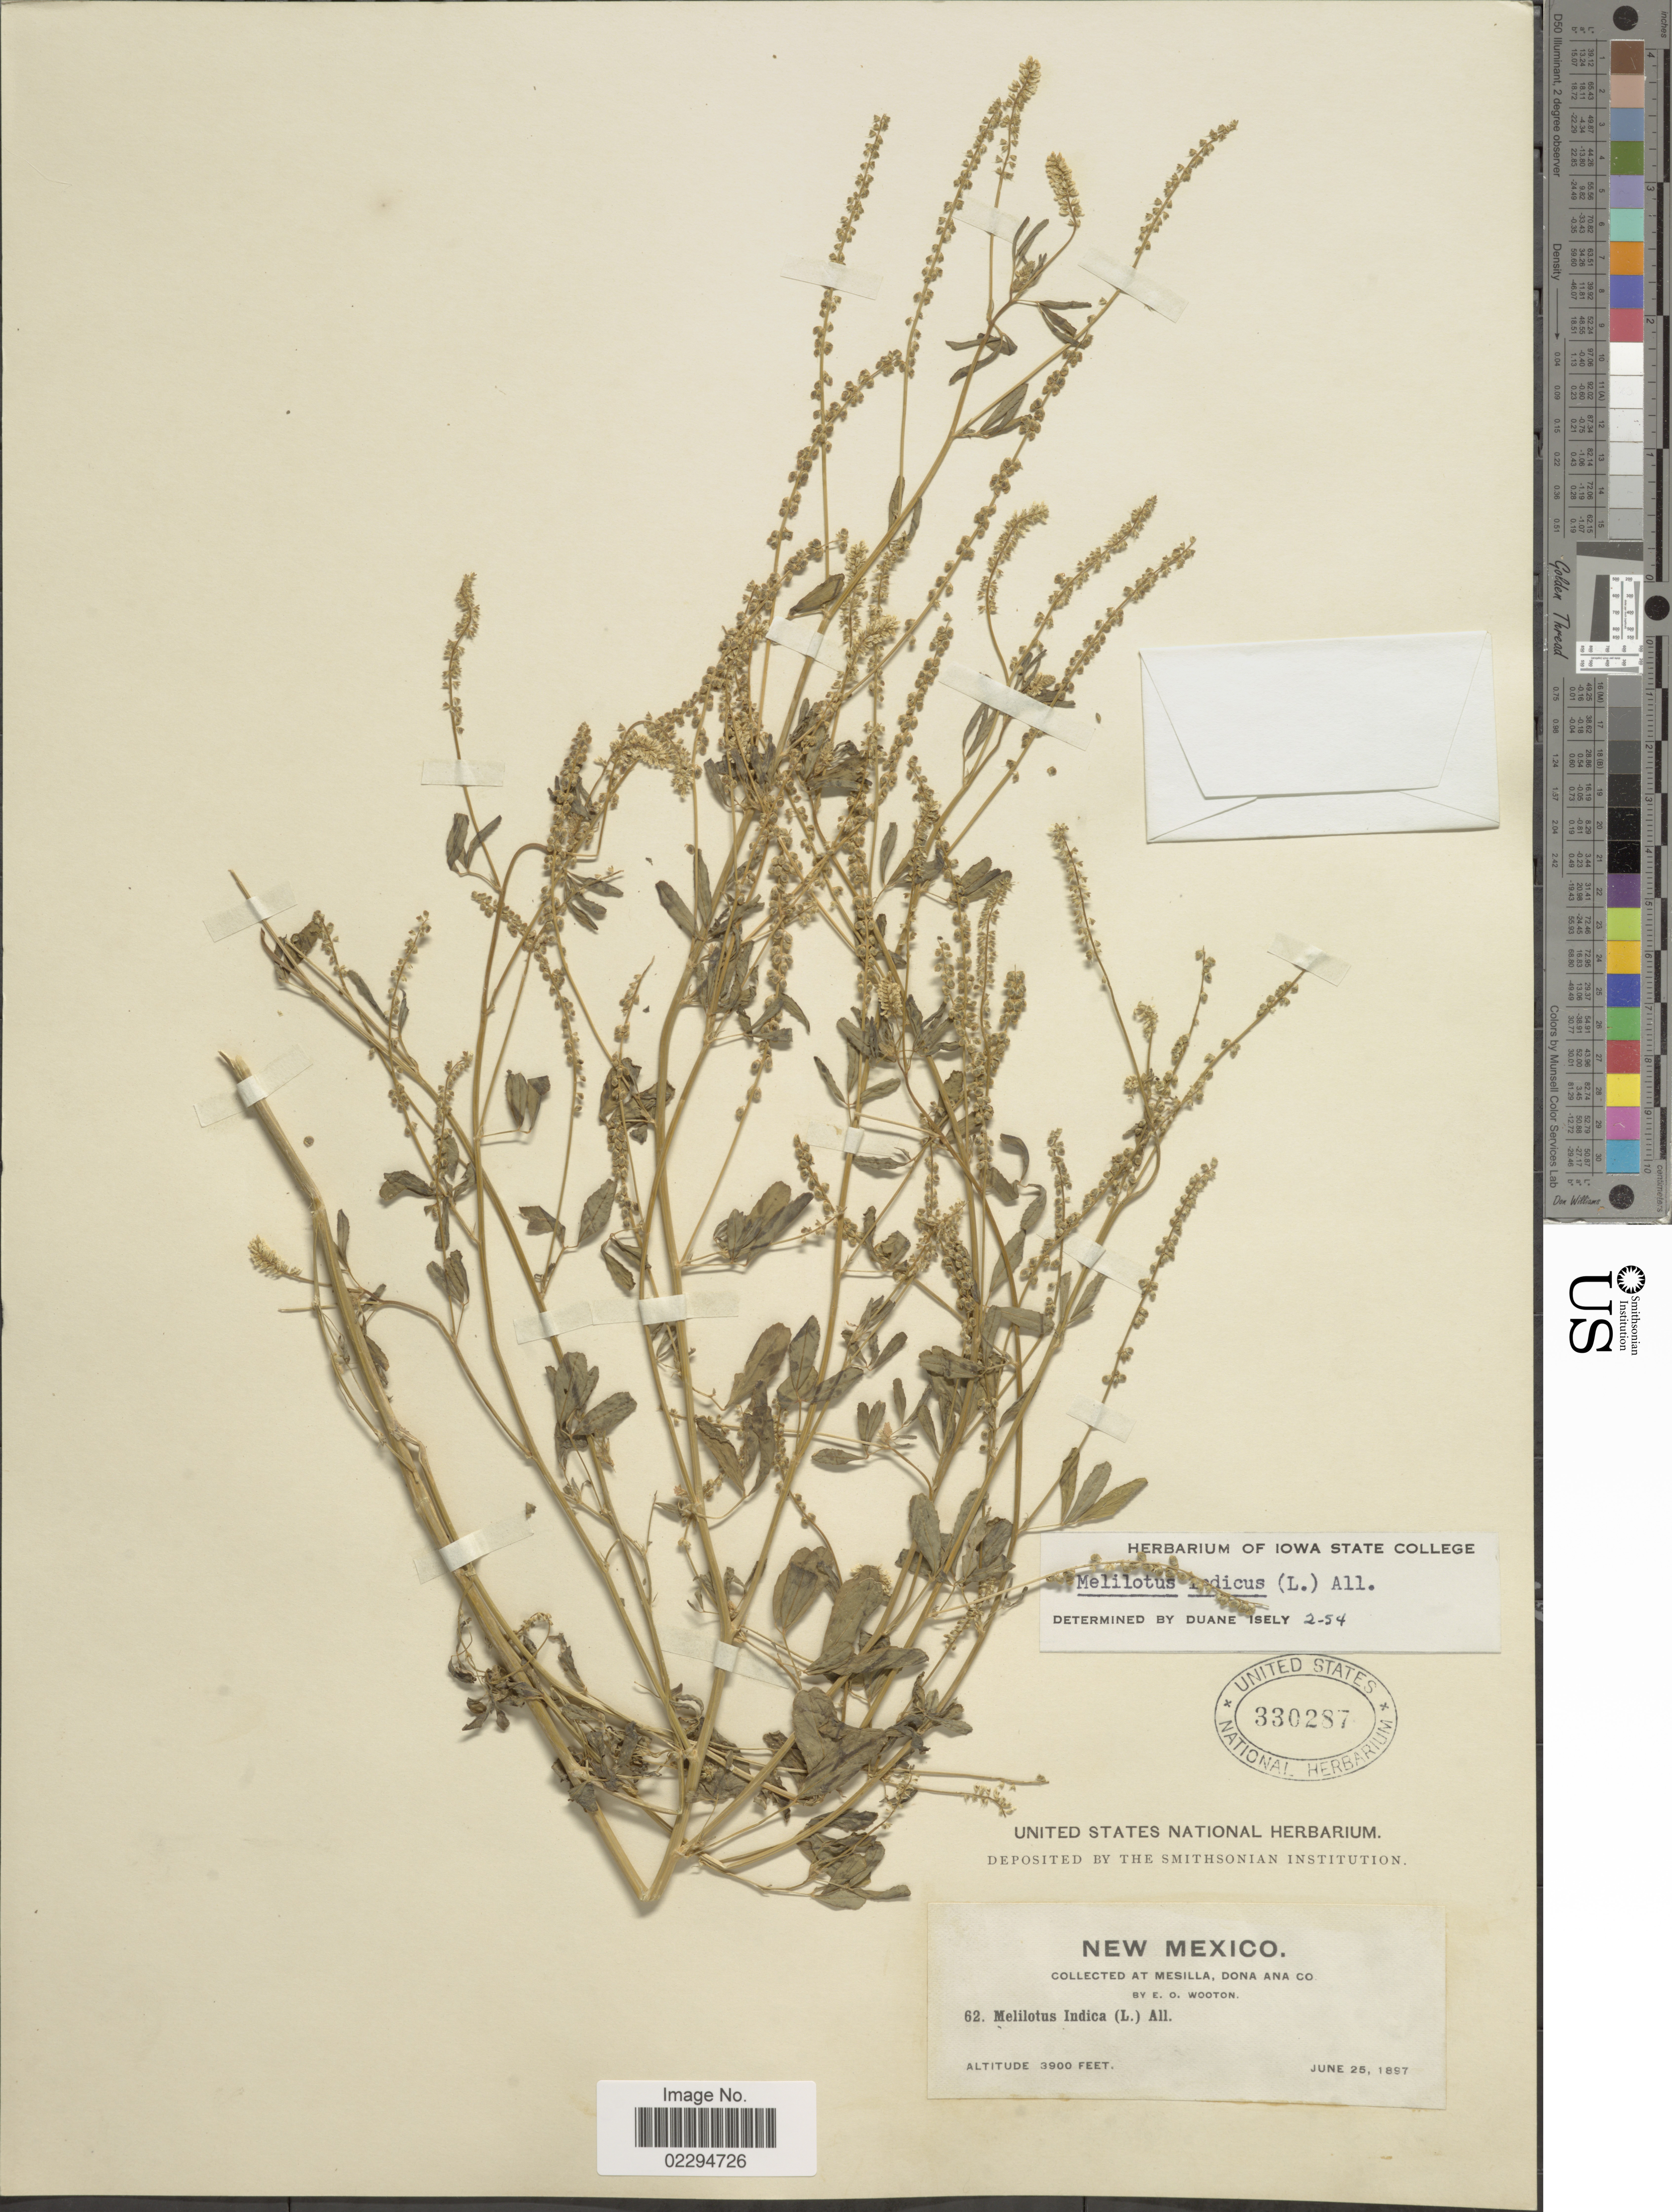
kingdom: Plantae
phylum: Tracheophyta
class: Magnoliopsida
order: Fabales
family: Fabaceae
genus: Melilotus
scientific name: Melilotus indicus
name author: (L.) All.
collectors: E. O. Wooton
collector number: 62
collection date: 1897-06-25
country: United States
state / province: New Mexico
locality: Mesilla, Dona Ana Co.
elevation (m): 1189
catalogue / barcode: US 330287